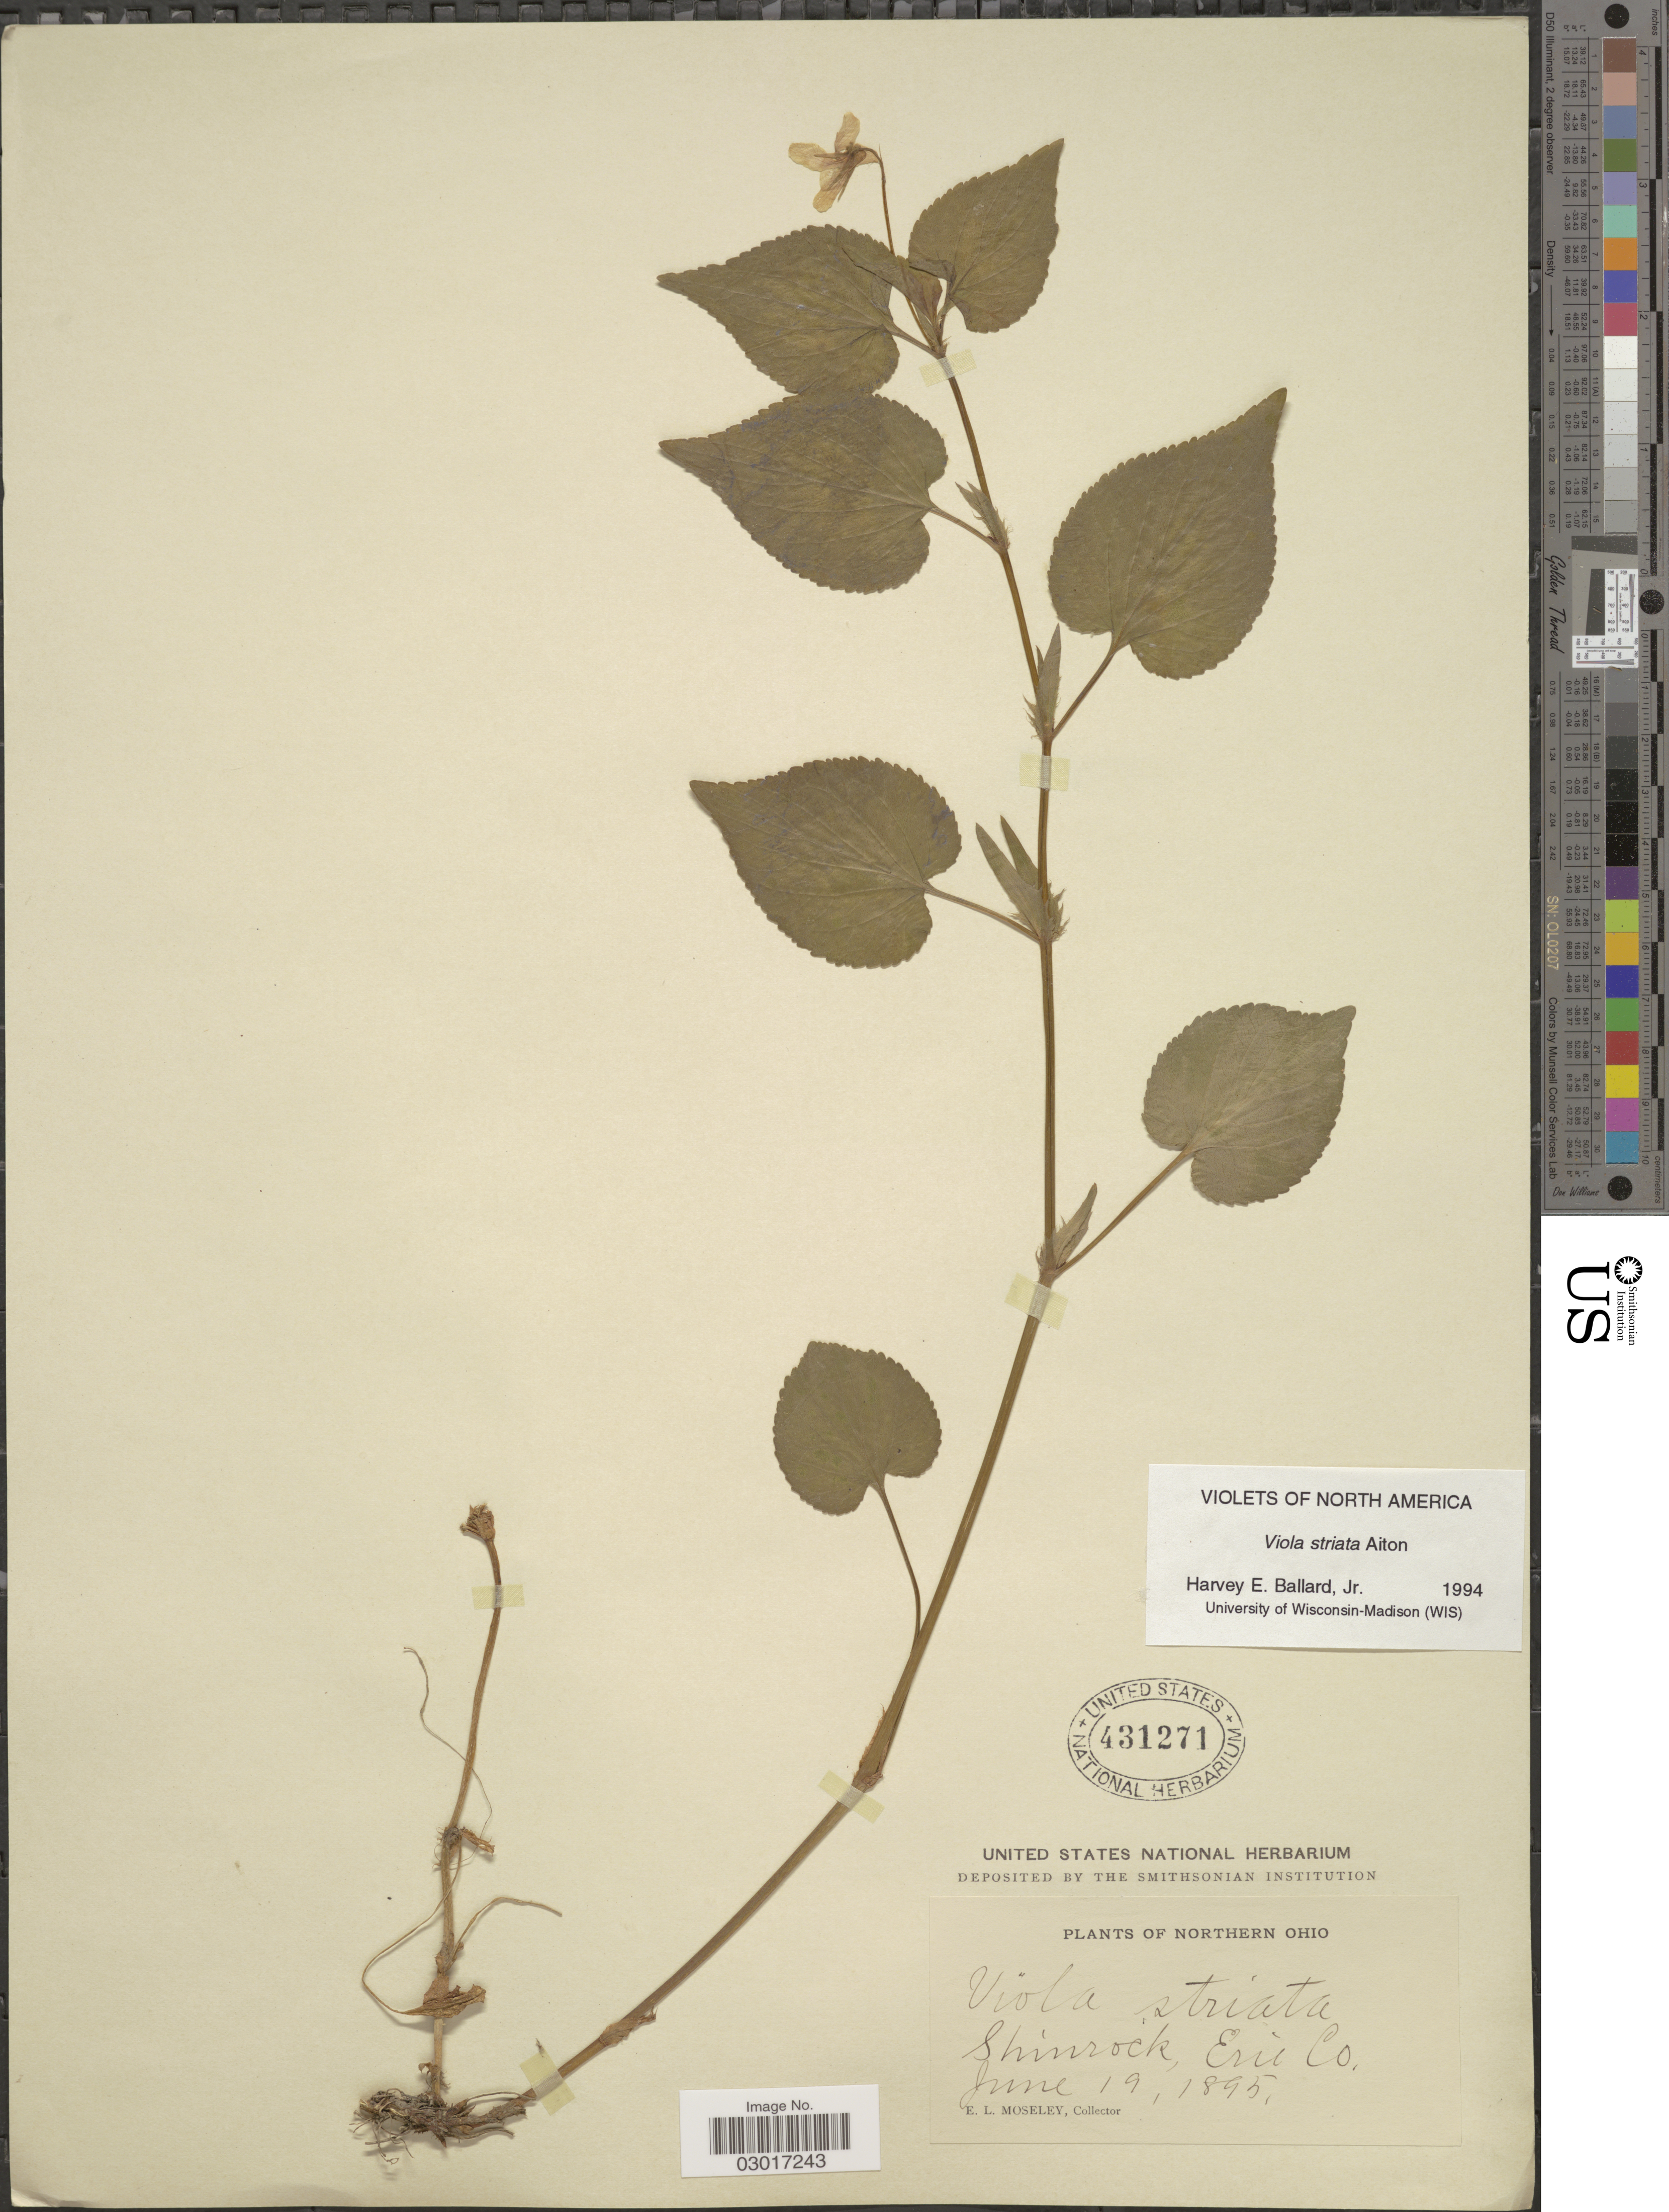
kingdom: Plantae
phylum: Tracheophyta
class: Magnoliopsida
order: Malpighiales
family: Violaceae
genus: Viola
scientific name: Viola striata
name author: Aiton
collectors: E. Moseley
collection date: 1895-06-19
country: United States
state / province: Ohio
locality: Northern Ohio. Shinrock, Erie Co.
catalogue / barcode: US 431271